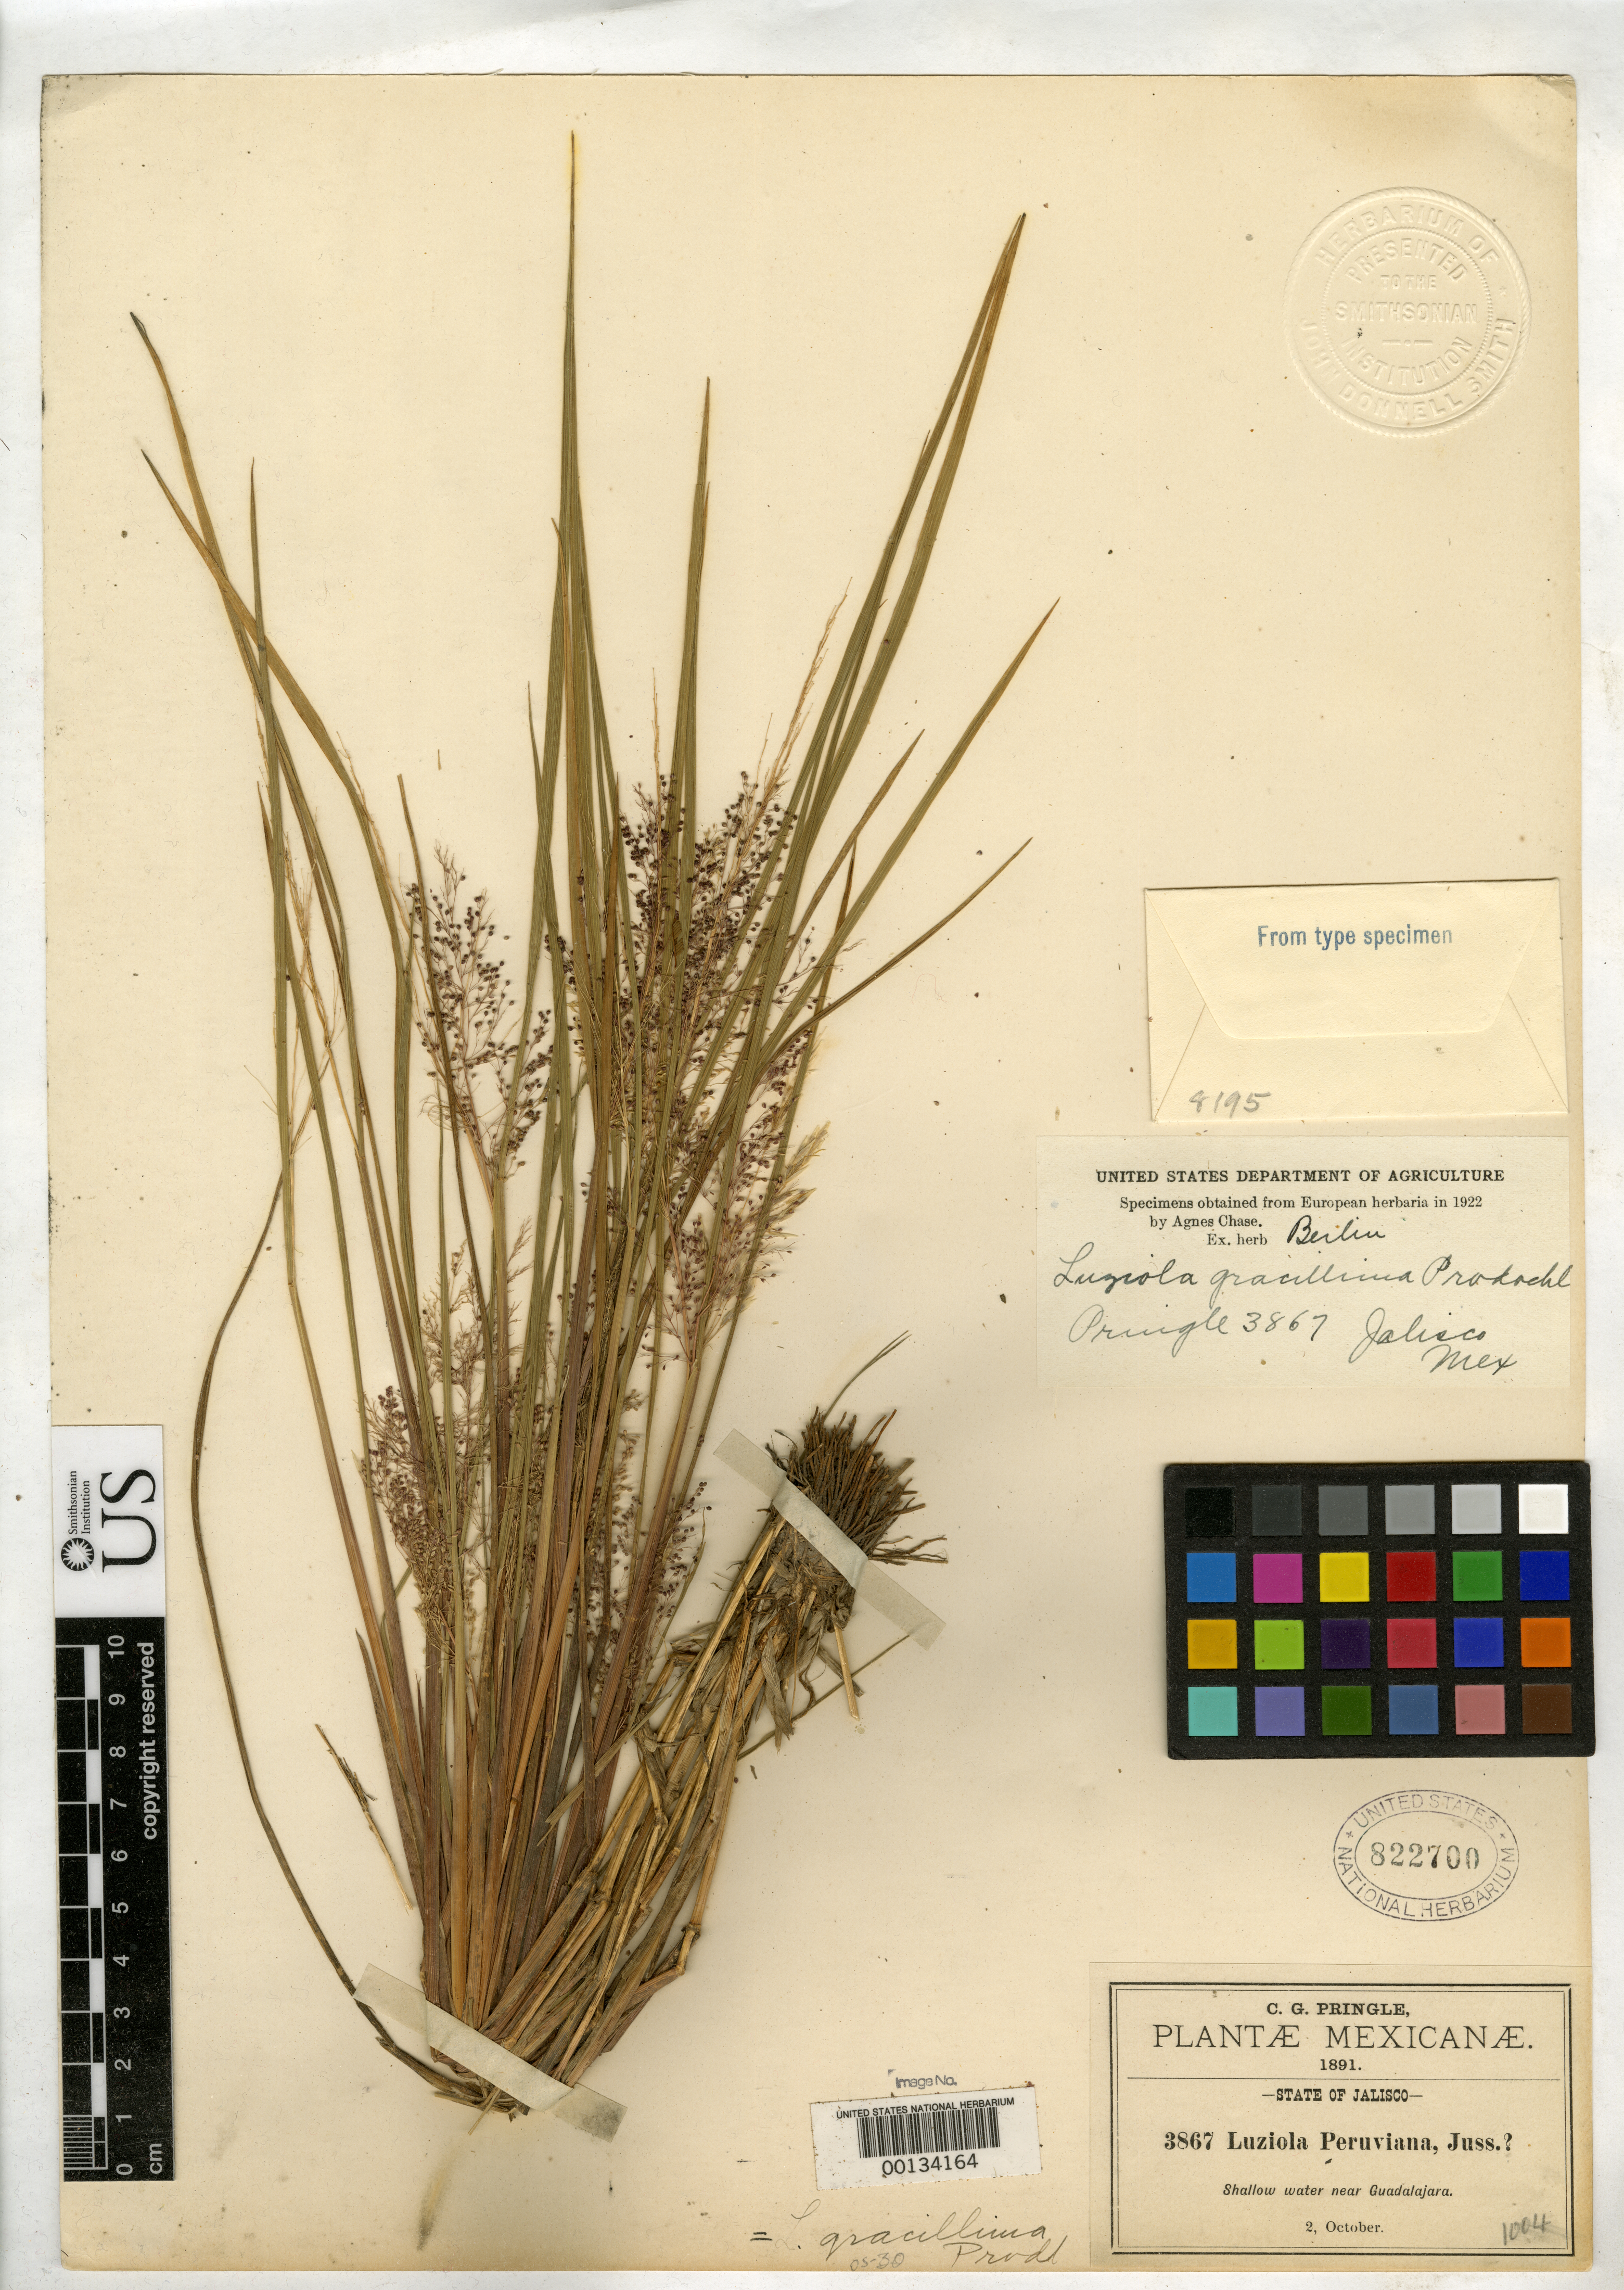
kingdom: Plantae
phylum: Tracheophyta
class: Liliopsida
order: Poales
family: Poaceae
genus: Luziola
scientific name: Luziola gracillima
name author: Prod.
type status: Isotype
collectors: C. G. Pringle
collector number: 3867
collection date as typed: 02 Oct 1891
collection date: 1891-10-02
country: Mexico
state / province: Jalisco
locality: Near Guadalajara.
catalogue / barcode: US 822700